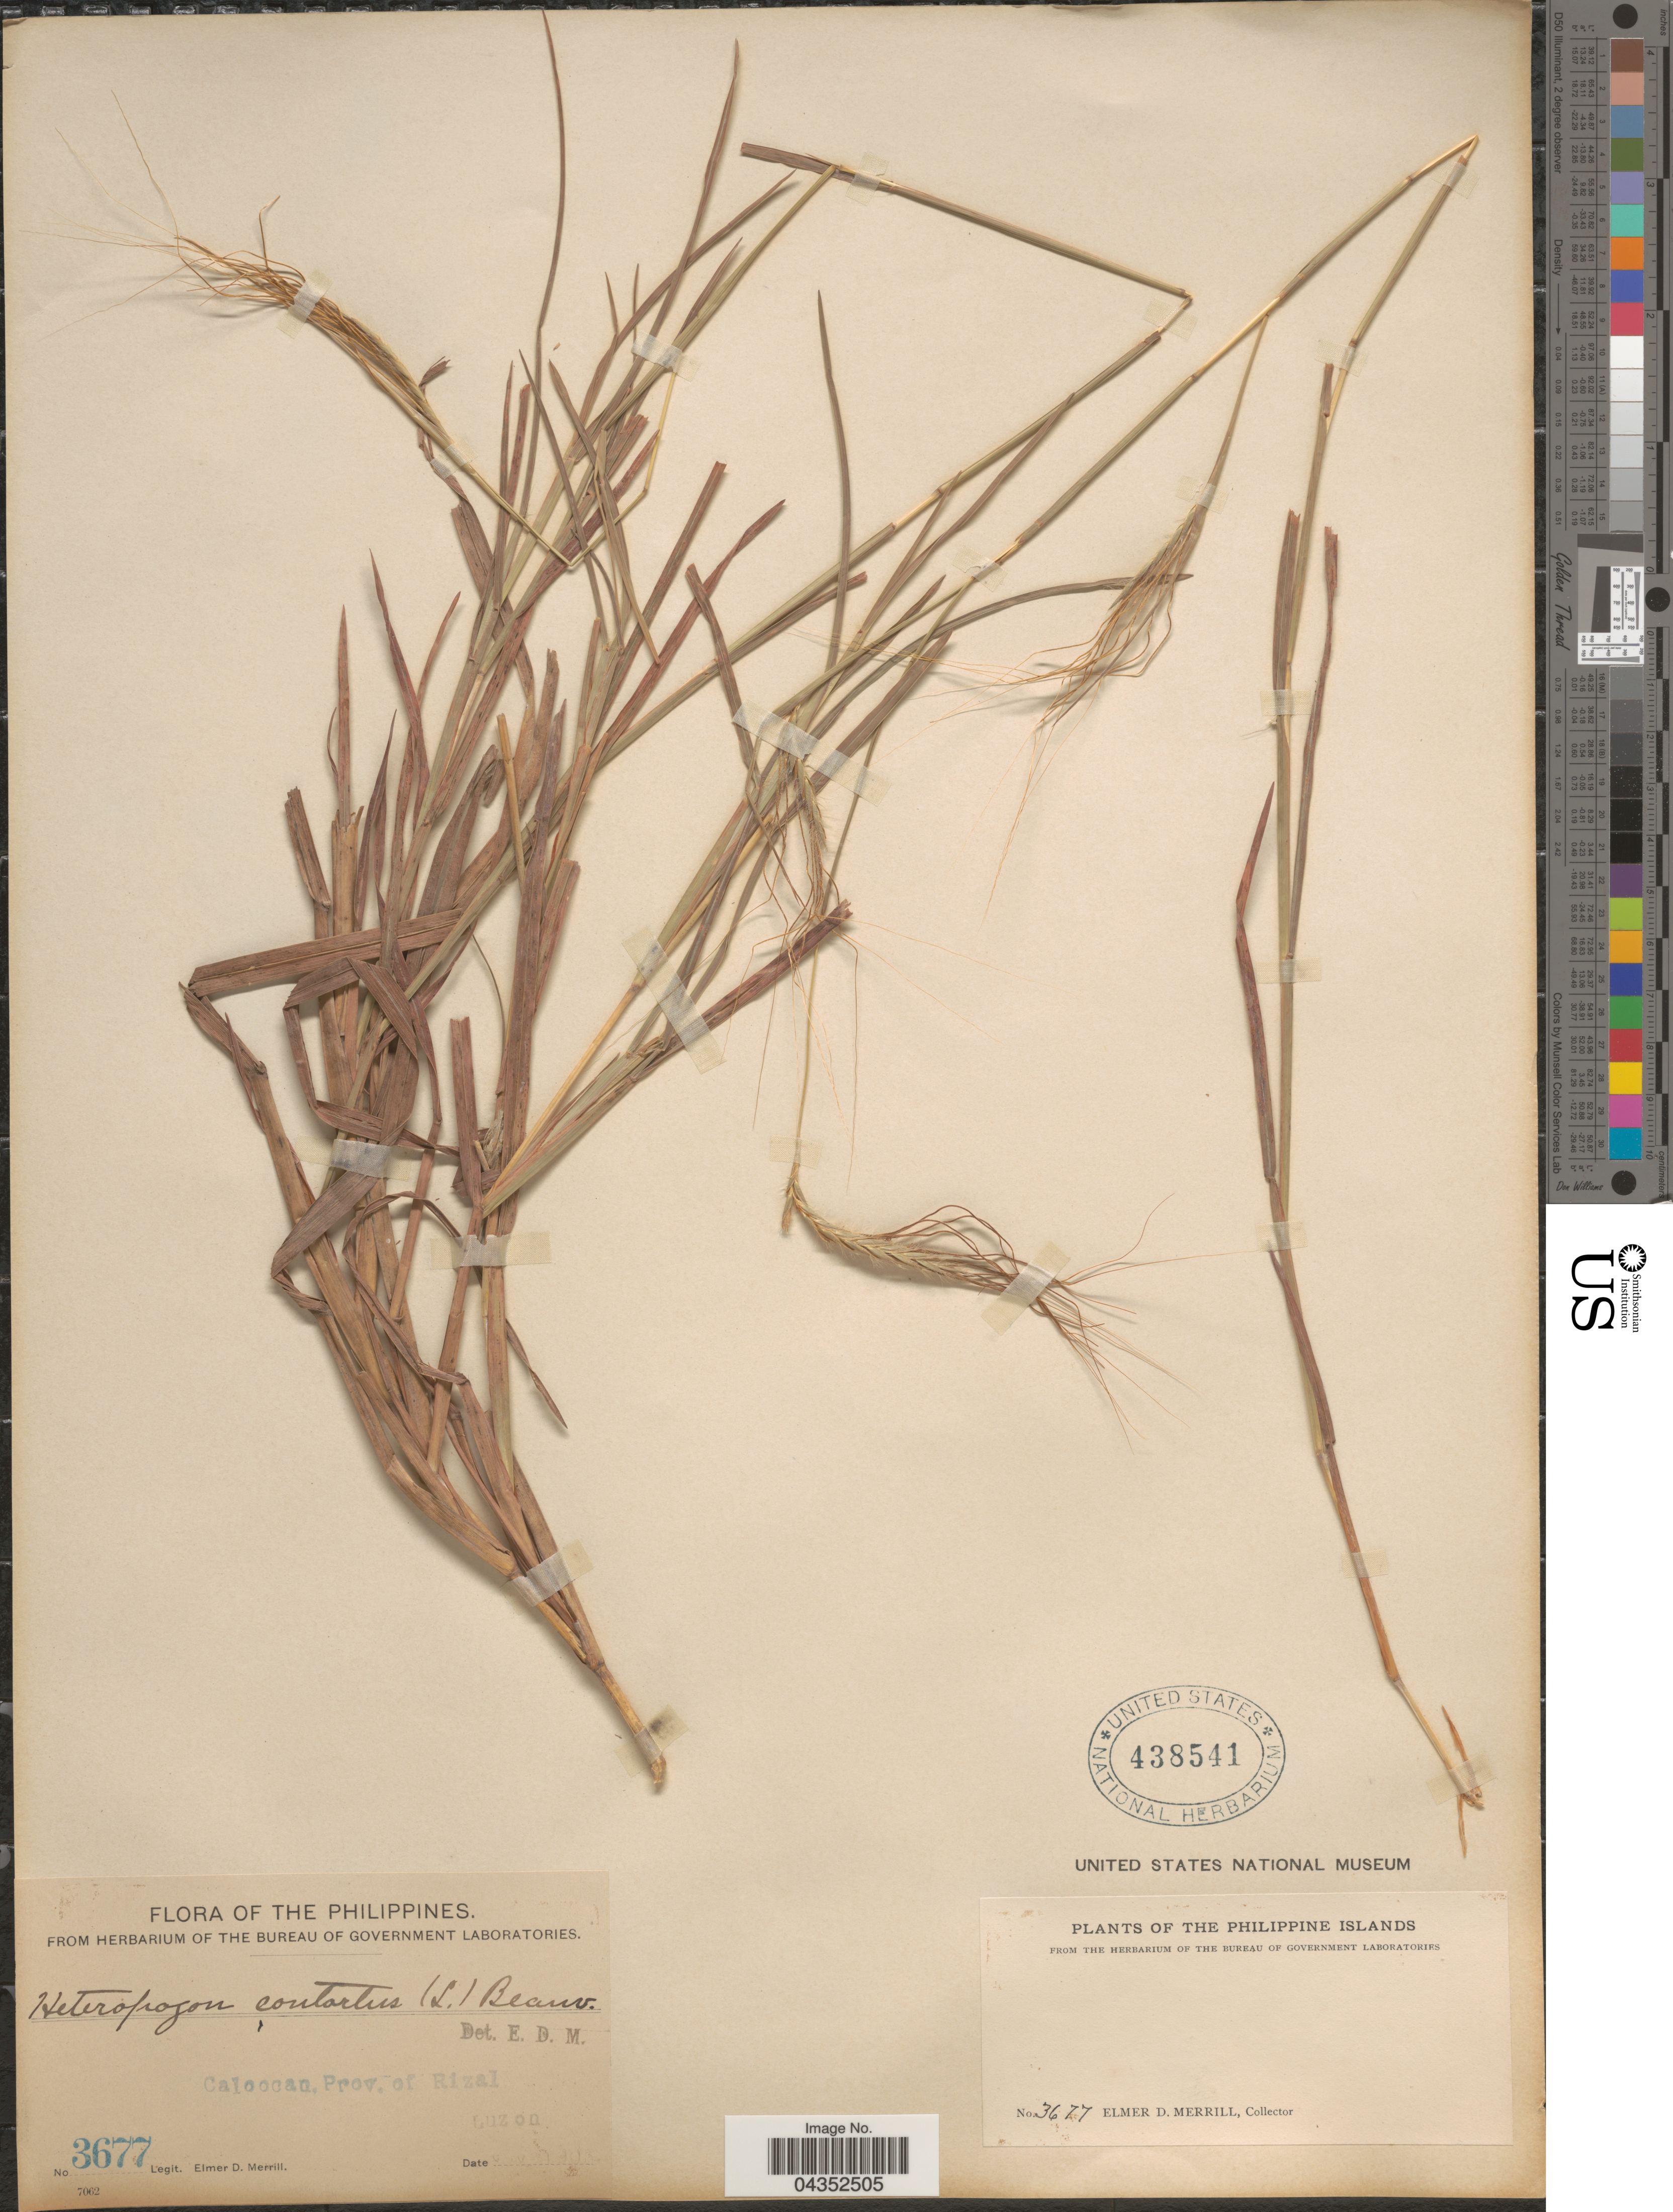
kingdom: Plantae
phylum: Tracheophyta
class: Liliopsida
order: Poales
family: Poaceae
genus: Heteropogon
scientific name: Heteropogon contortus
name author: (L.) P. Beauv. ex Roem. & Schult.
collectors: E. D. Merrill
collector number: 3677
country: Philippines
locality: Caloocan Prov. of Rizal. Luzon. The Philippine Islands.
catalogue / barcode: US 438541